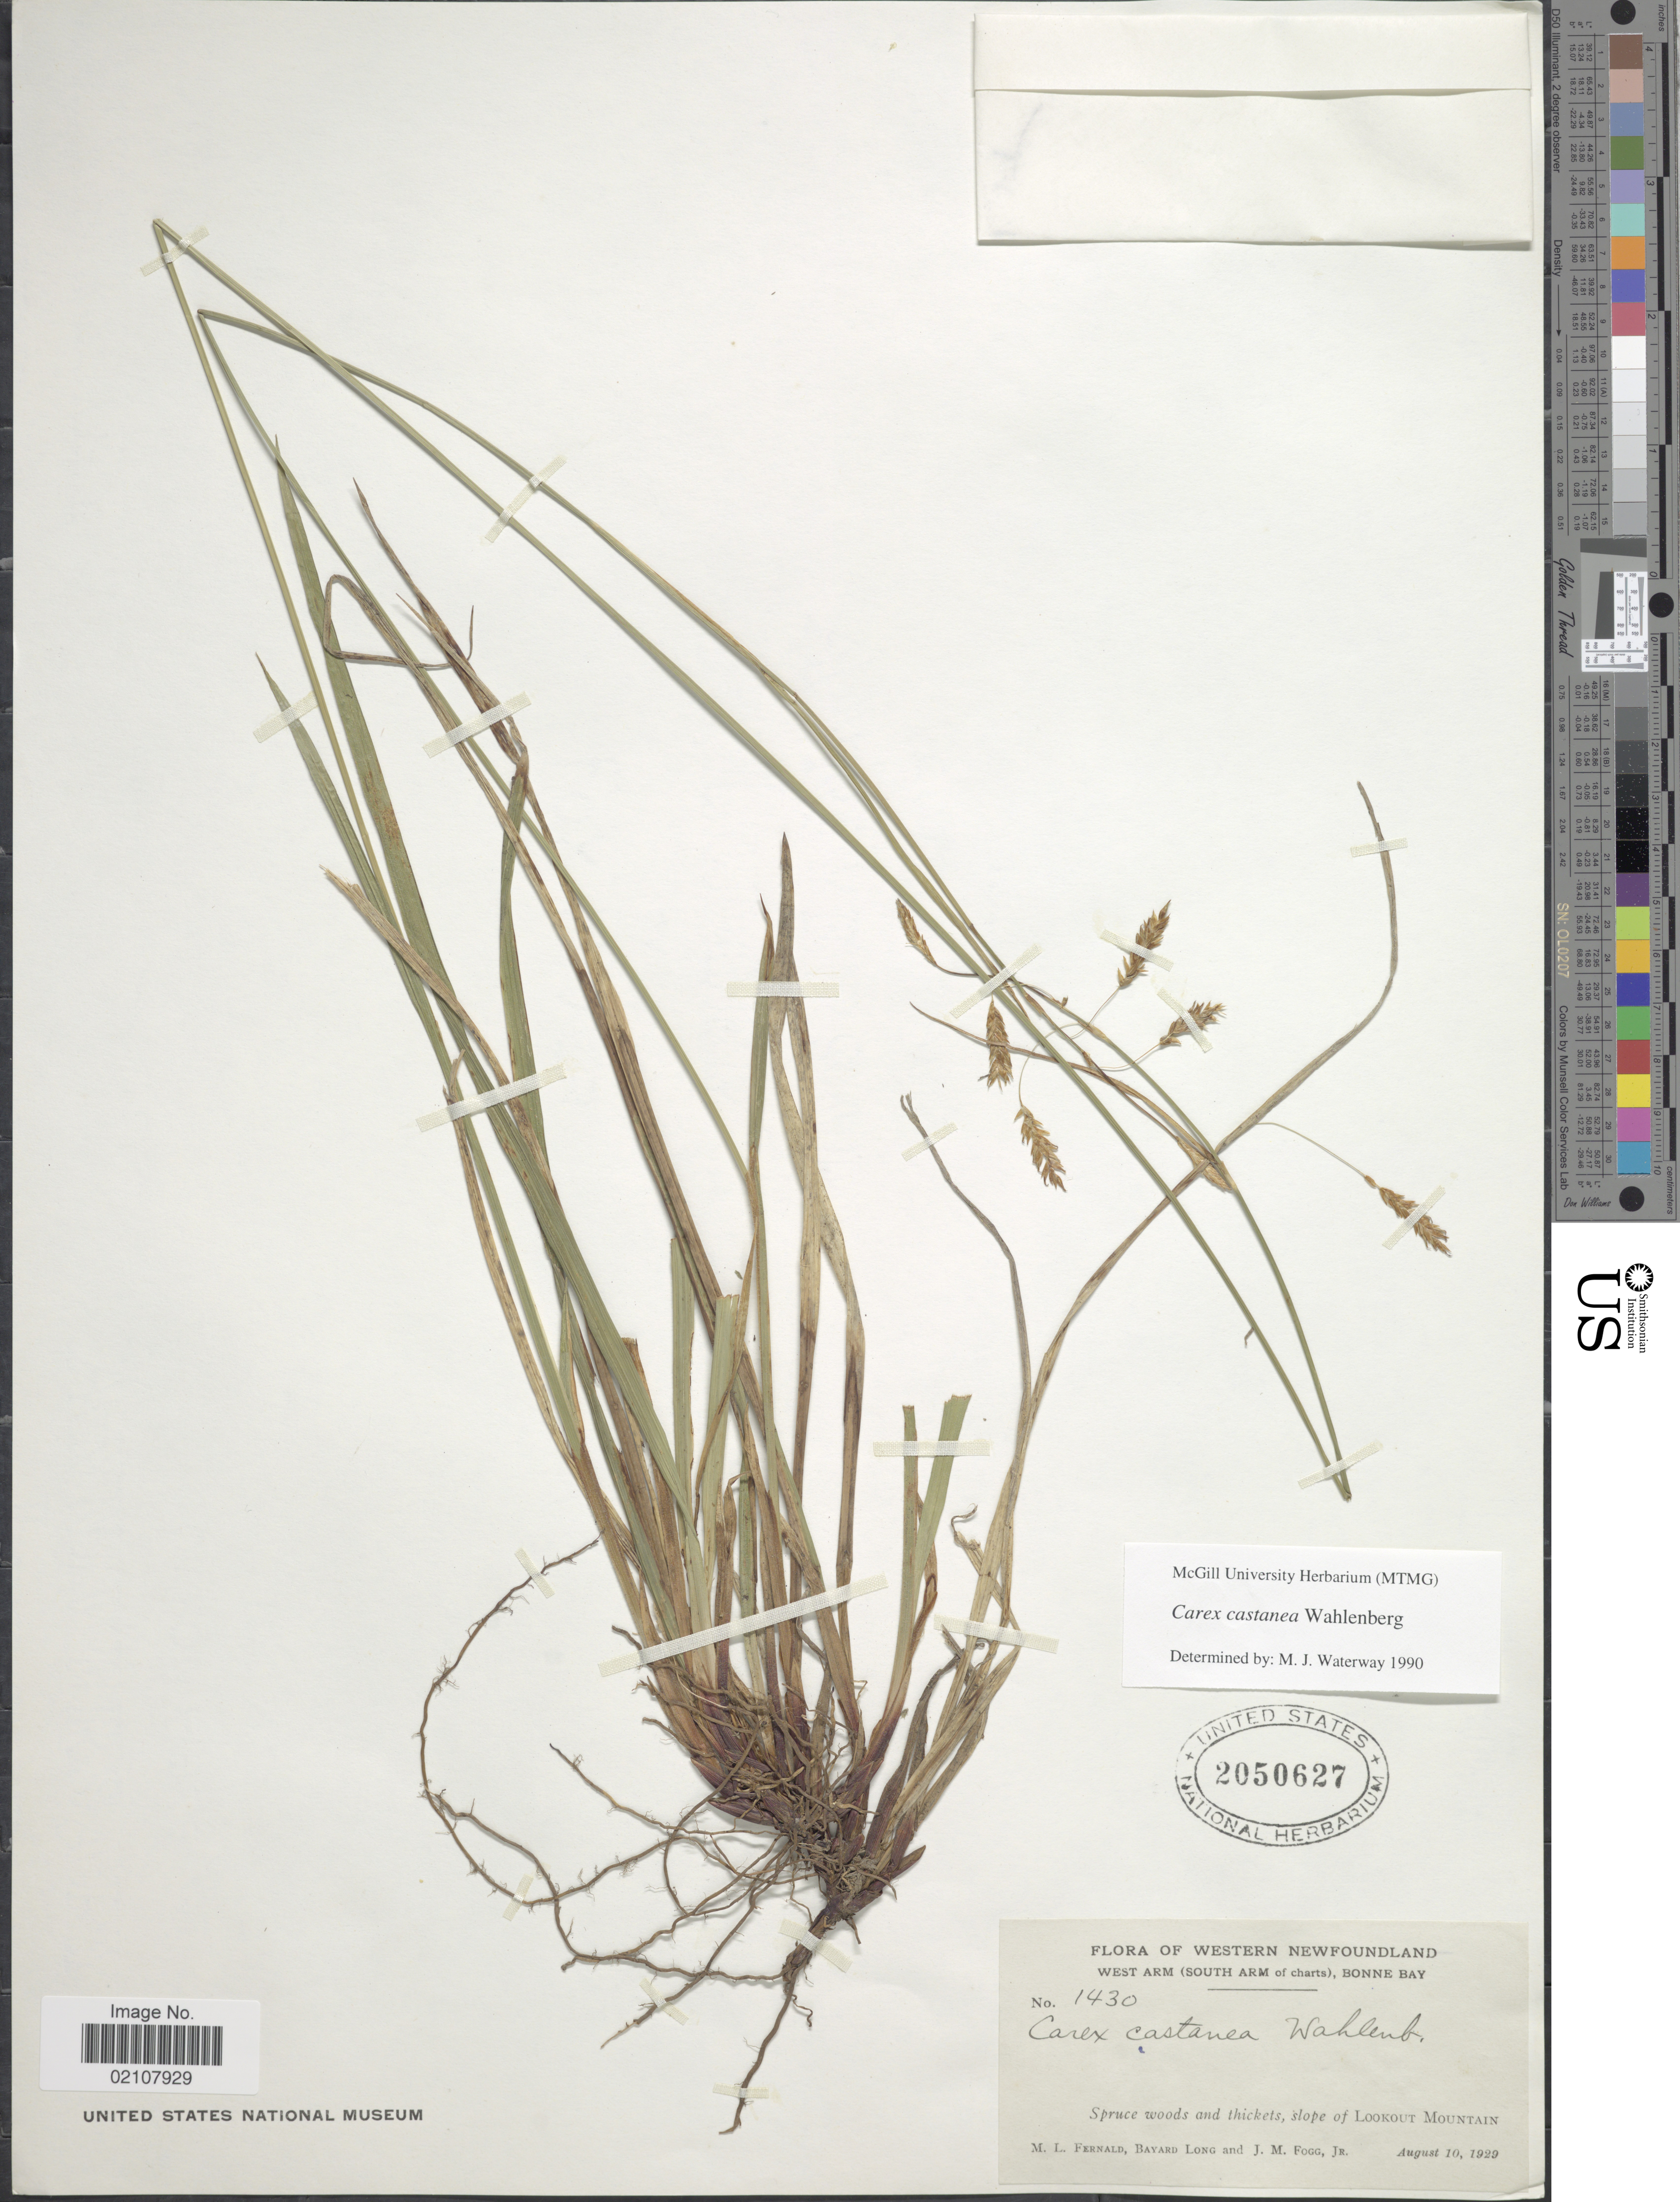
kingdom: Plantae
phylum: Tracheophyta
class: Liliopsida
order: Poales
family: Cyperaceae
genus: Carex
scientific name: Carex castanea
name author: Wahlenb.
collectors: M. L. Fernald, B. Long & J. Fogg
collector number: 1430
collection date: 1929-08-10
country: Canada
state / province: Newfoundland and Labrador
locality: Western Newfoundland, West Arm (South Arm of charts), Bonne Bay, Spruce woods and thickets, slope of Lookout Mountain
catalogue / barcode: US 2050627